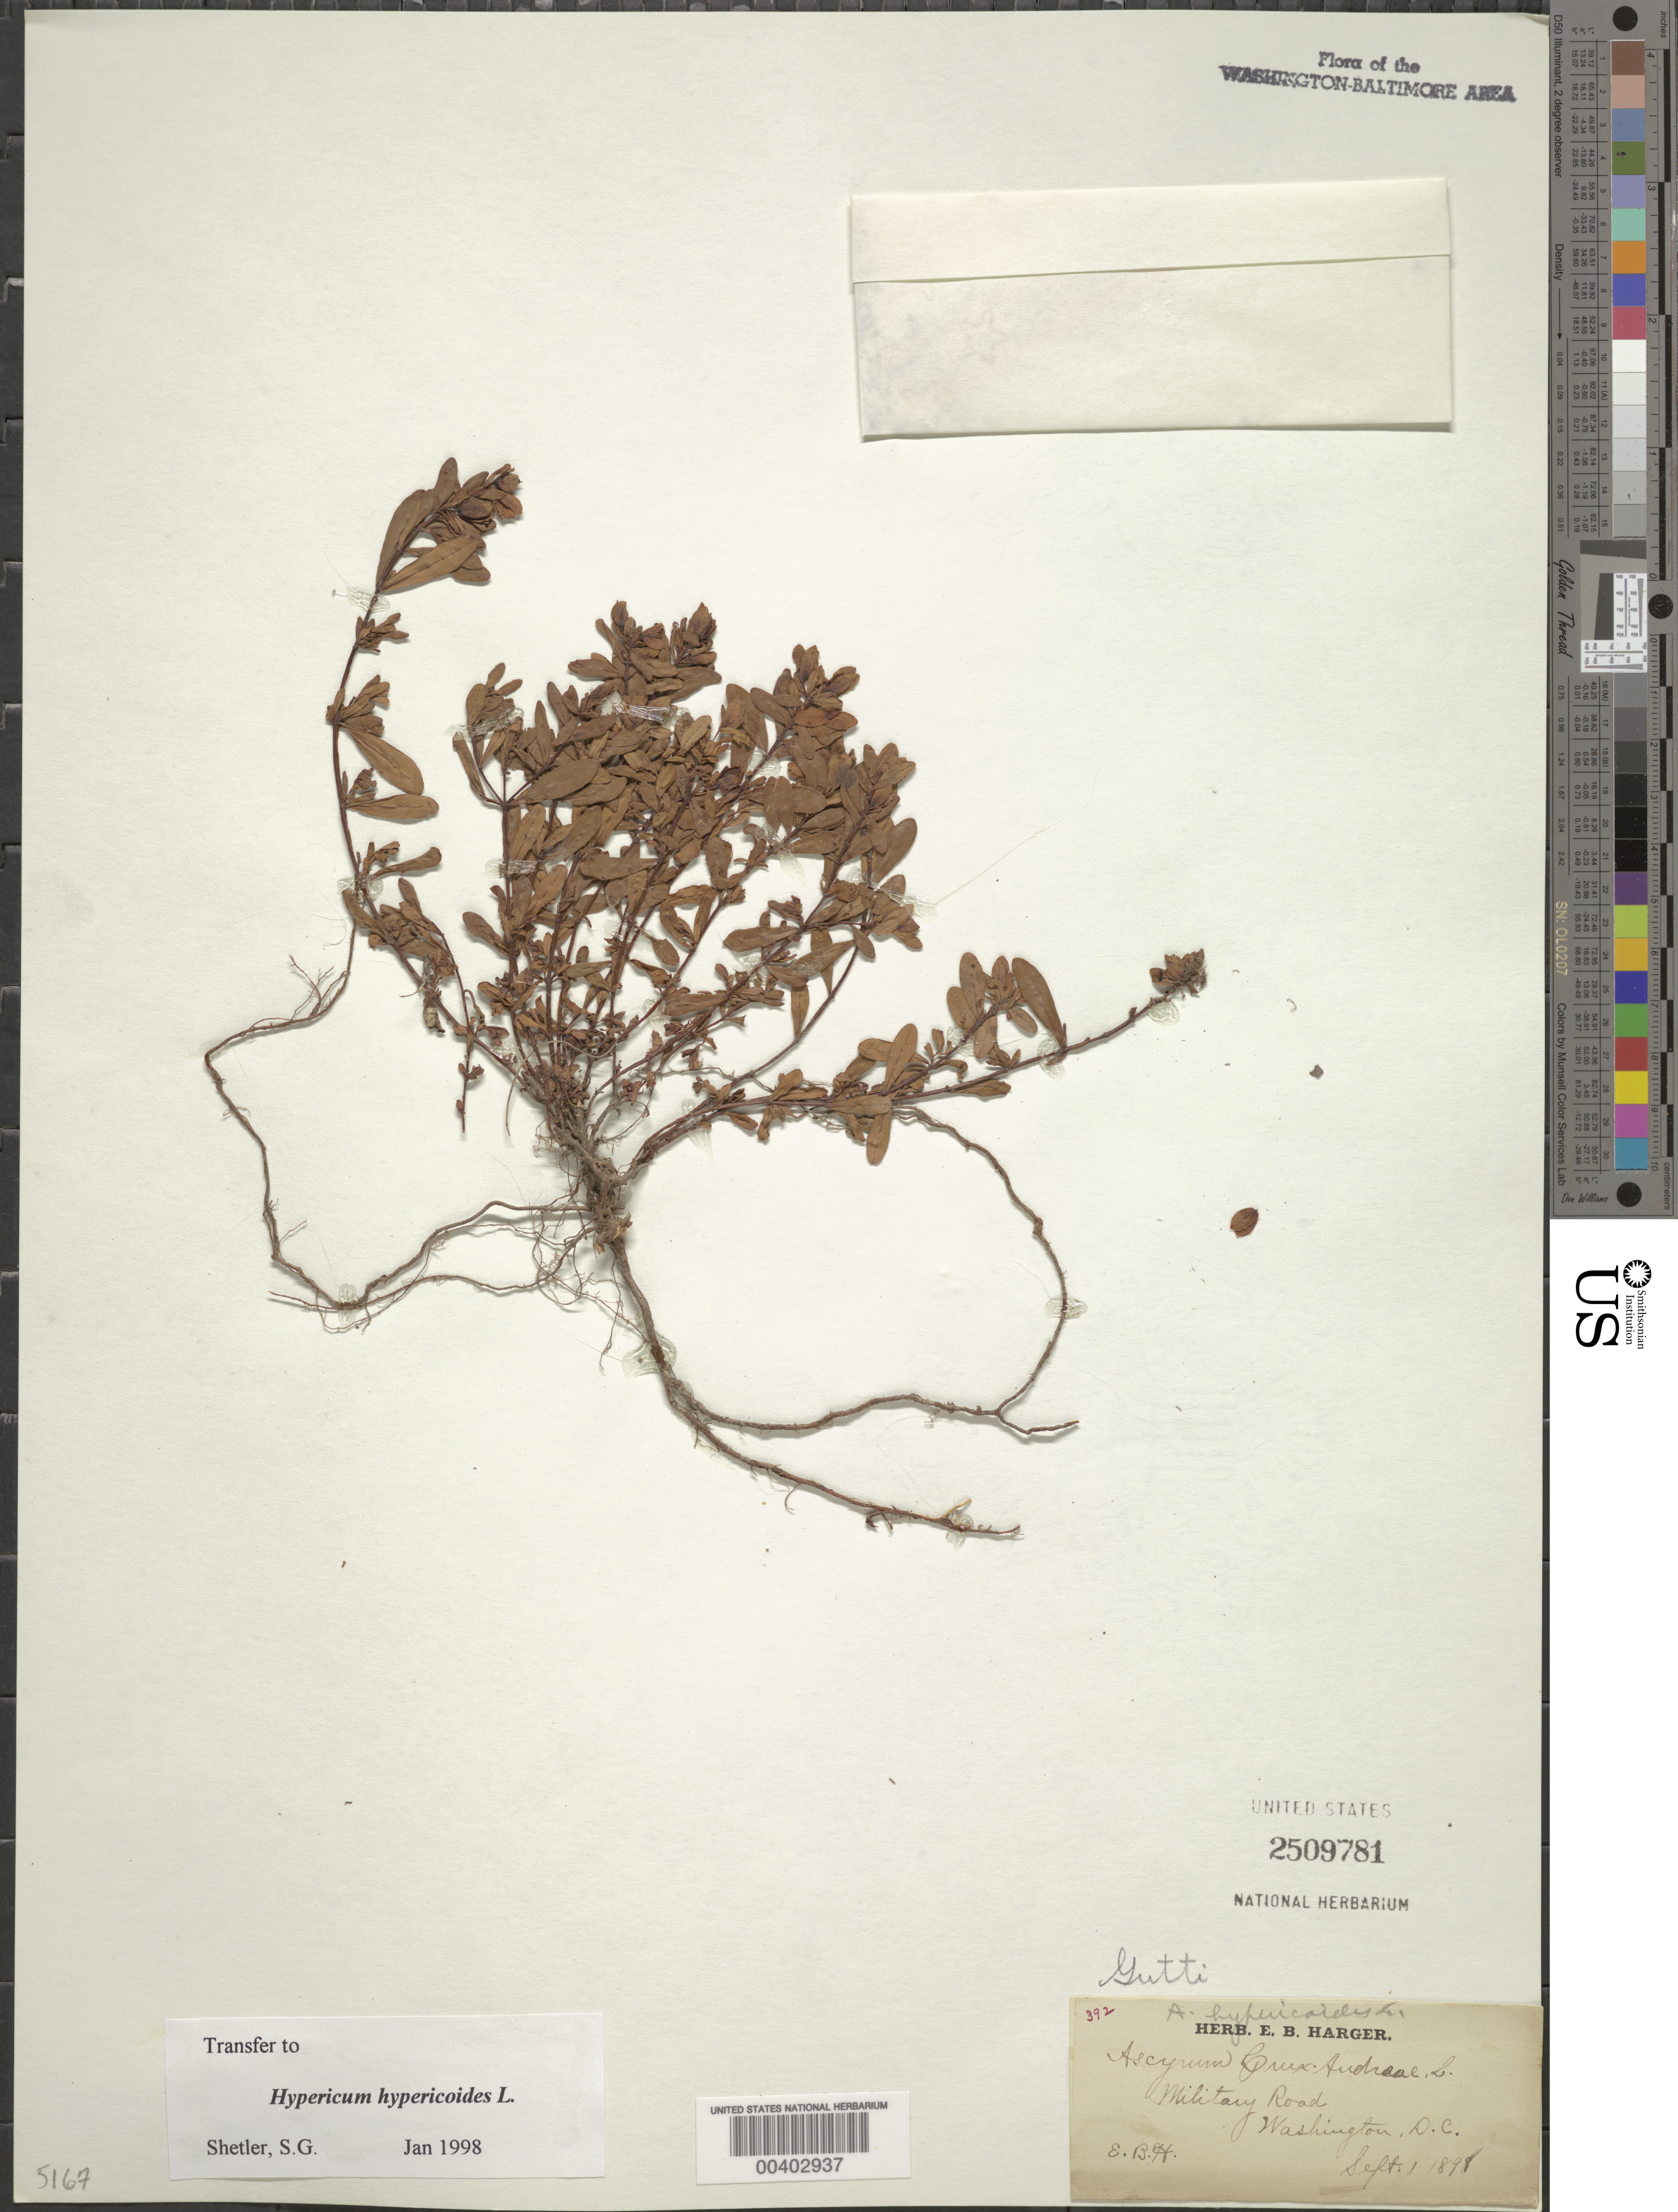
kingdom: Plantae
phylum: Tracheophyta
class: Magnoliopsida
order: Malpighiales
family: Hypericaceae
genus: Hypericum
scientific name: Hypericum stragulum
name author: W.P. Adams & N. Robson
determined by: Strong, Mark T., (BOT), Smithsonian Institution - National Museum of Natural History (UNITED STATES)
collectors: E. B. Harger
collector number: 392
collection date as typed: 01 Sep 1898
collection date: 1898-09-01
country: United States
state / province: District of Columbia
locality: Military Rd. Rock Creek Park & vicinity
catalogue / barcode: US 2509781